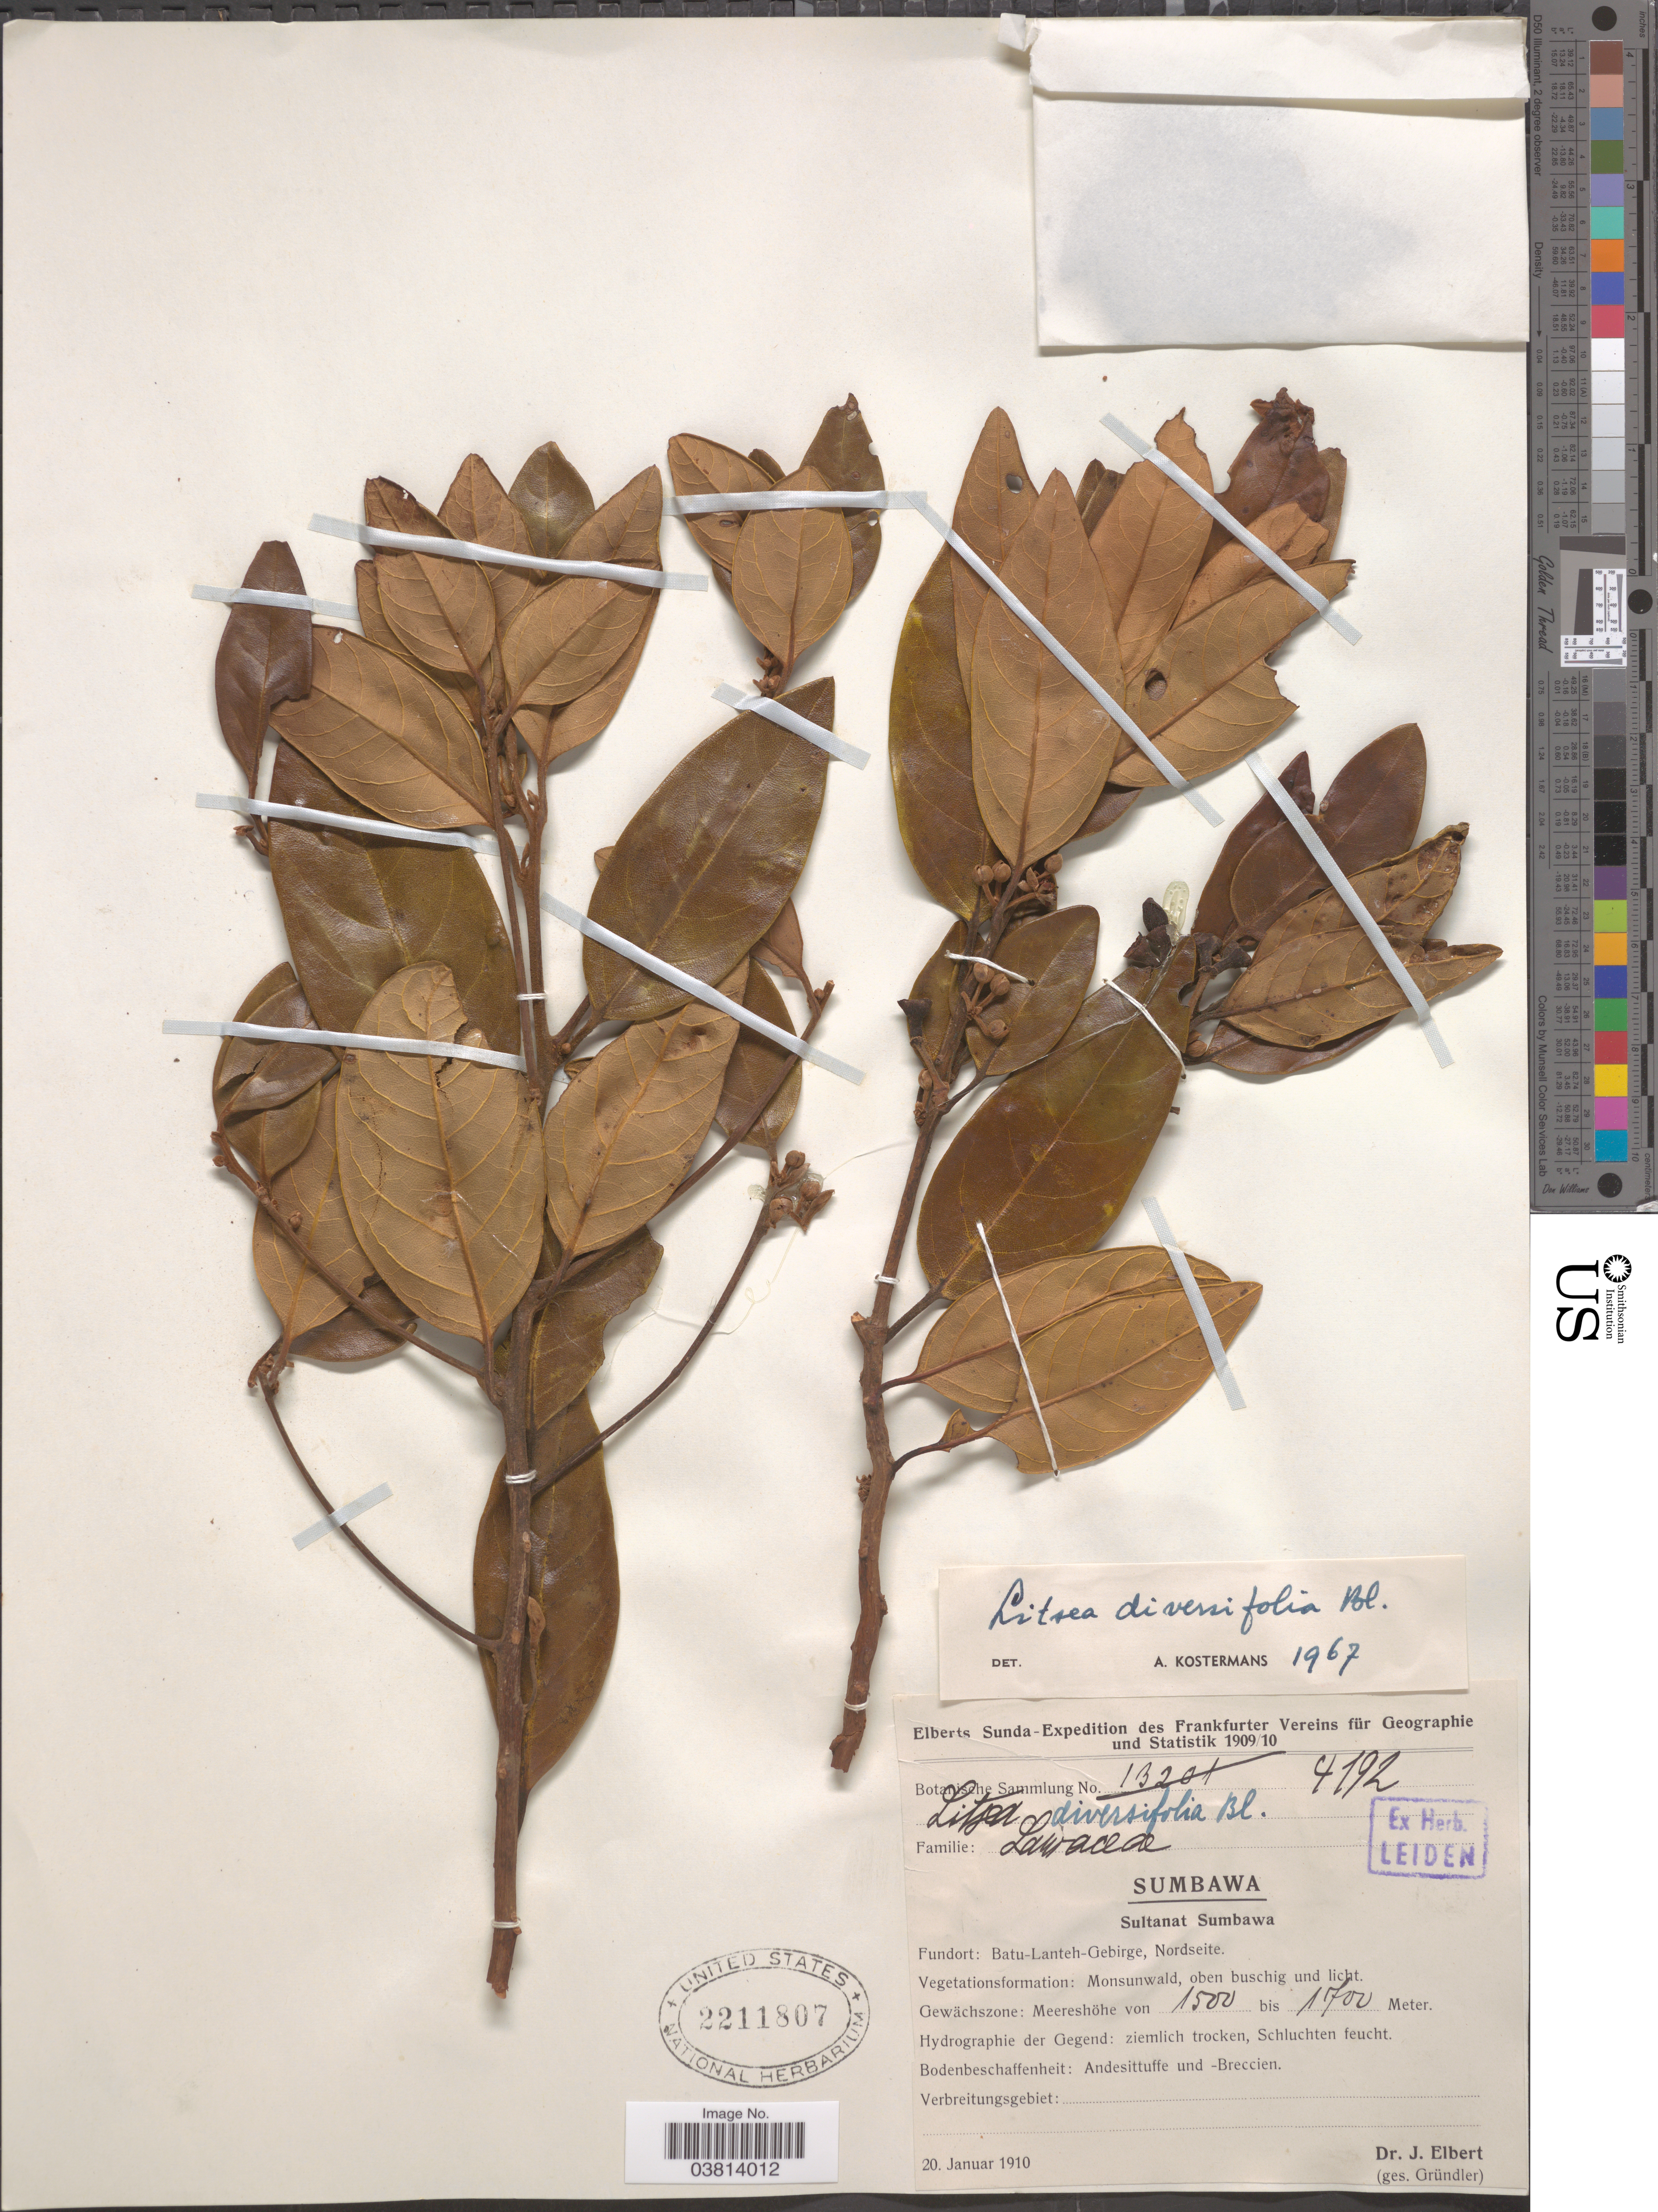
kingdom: Plantae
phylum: Tracheophyta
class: Magnoliopsida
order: Laurales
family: Lauraceae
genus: Litsea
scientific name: Litsea diversifolia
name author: Blume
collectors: J. Elbert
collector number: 4192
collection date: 1910-01-20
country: Indonesia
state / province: Nusa Tenggara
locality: Sumbawa. Sultanat Sumbawa. Fundort: Batu-Lanteh-Gebirge, Nordseite.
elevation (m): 1500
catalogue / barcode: US 2211807